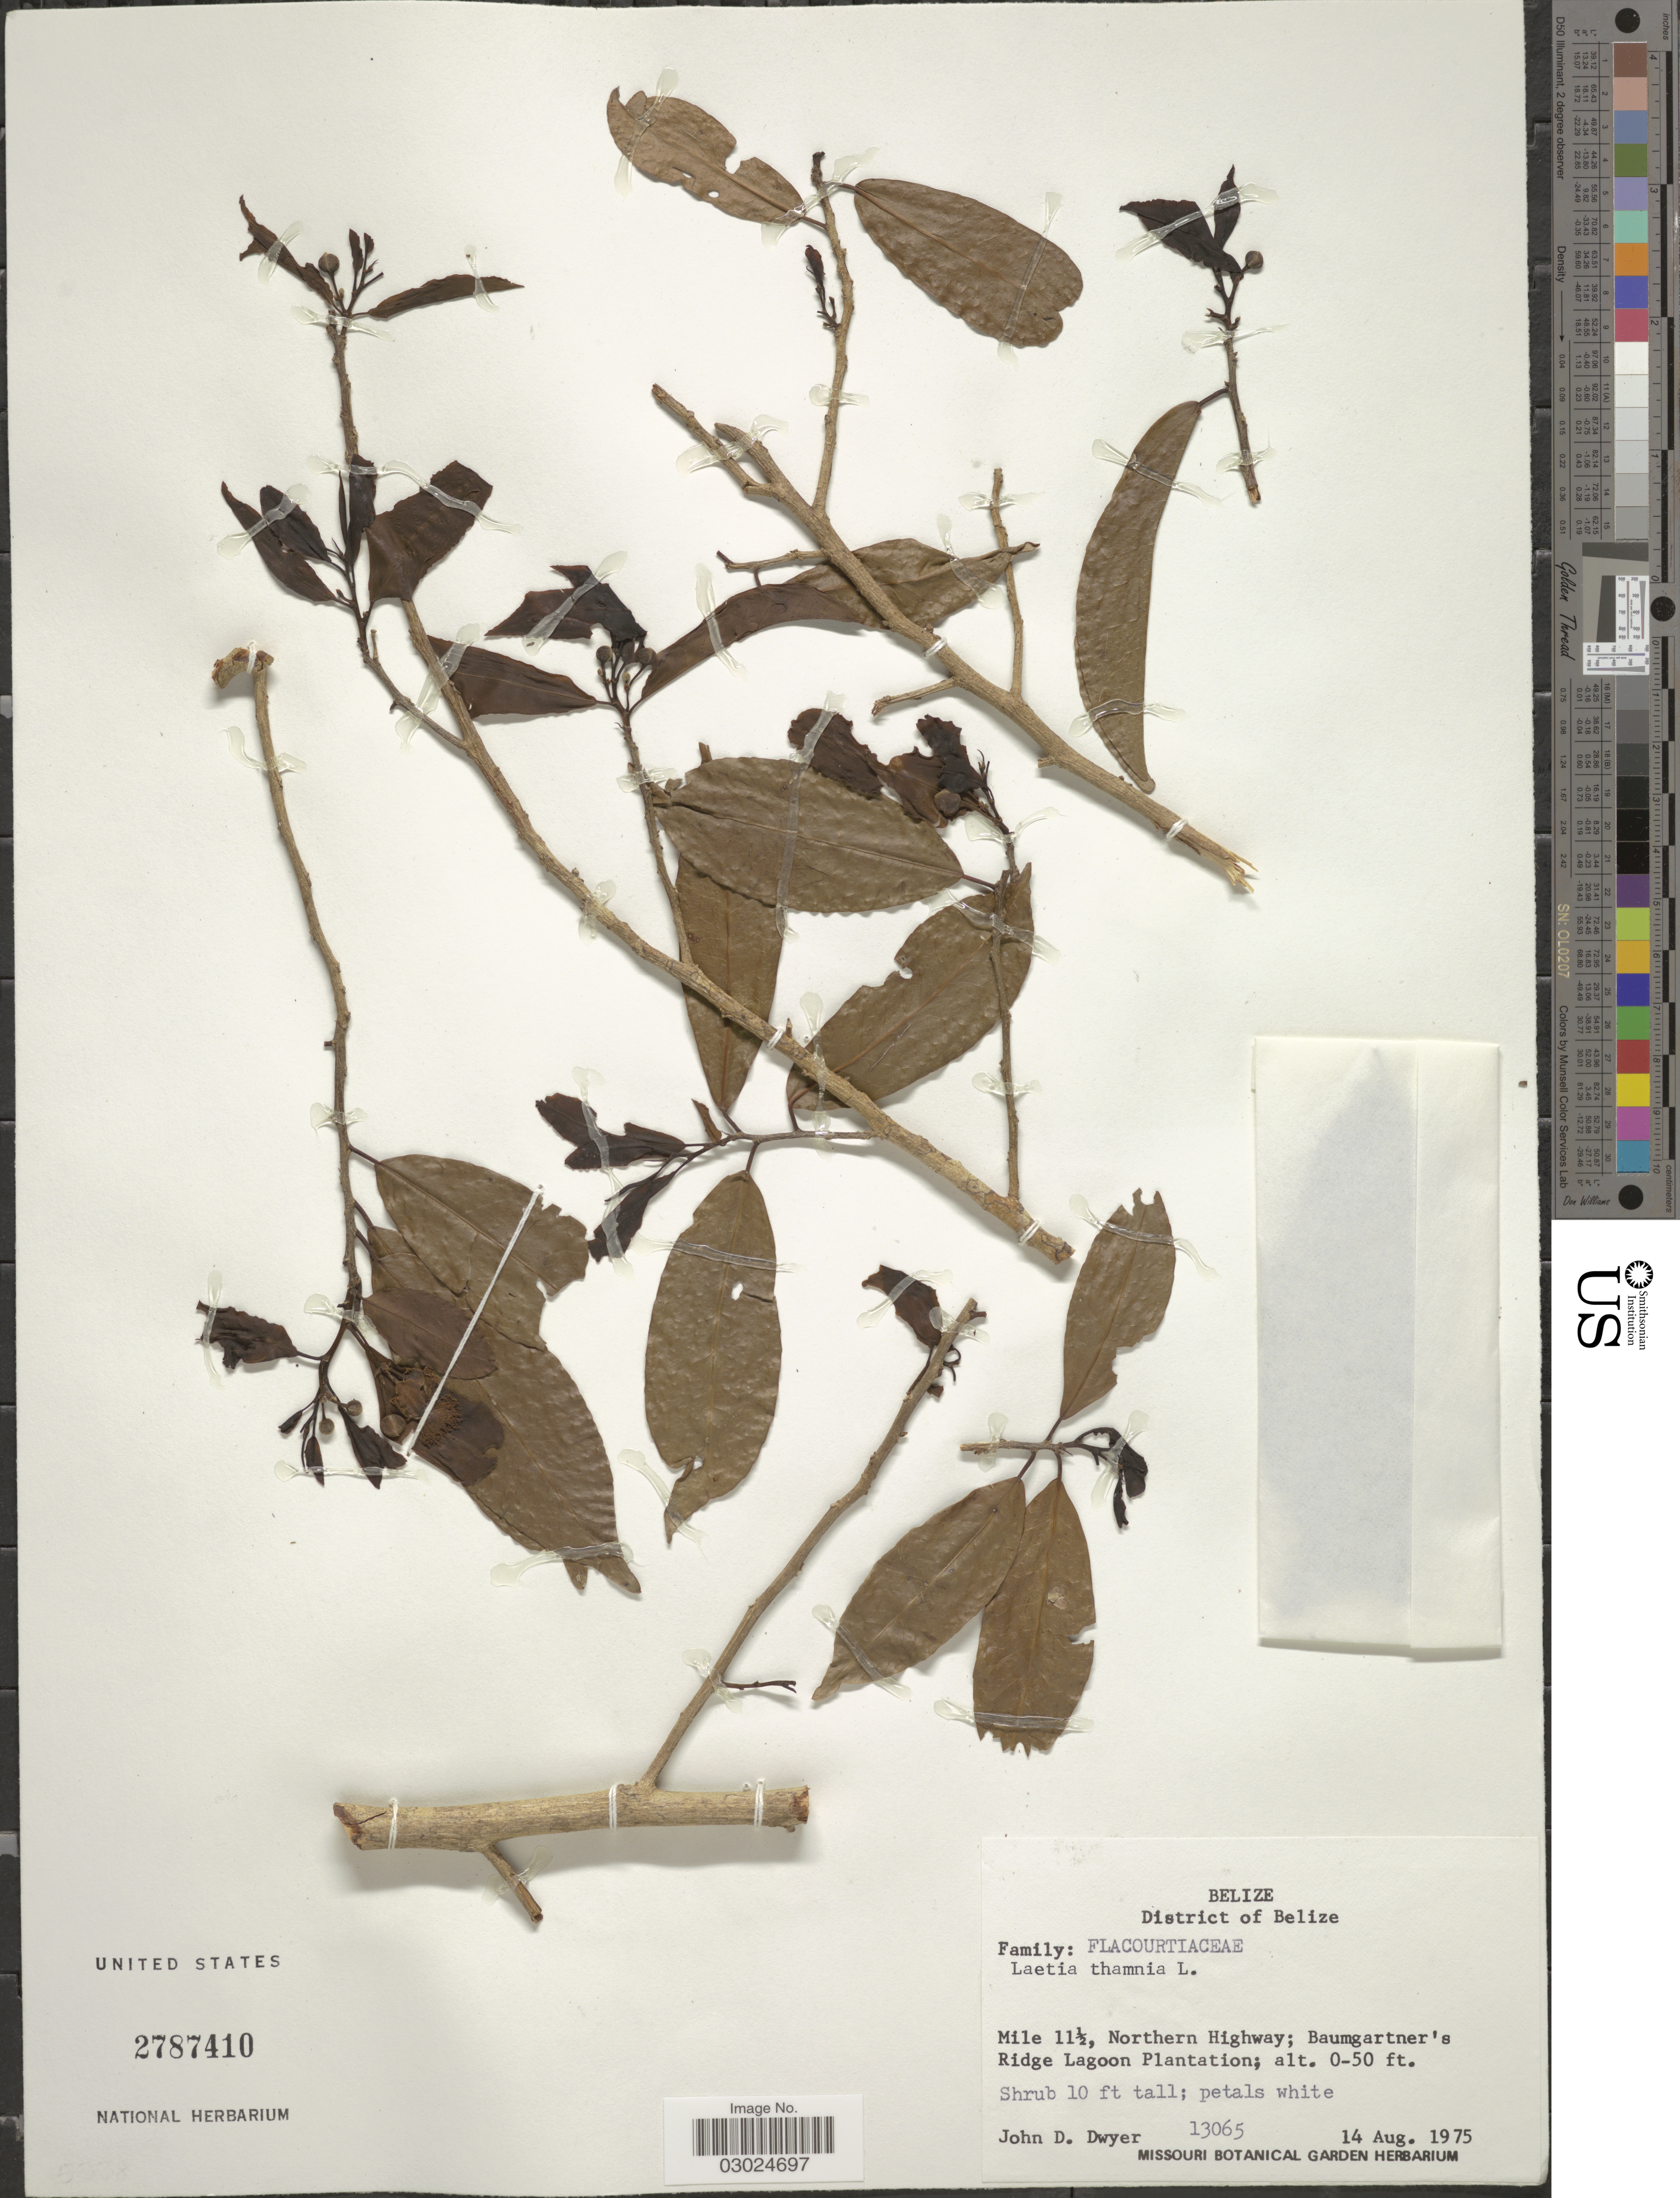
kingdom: Plantae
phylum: Tracheophyta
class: Magnoliopsida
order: Malpighiales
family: Salicaceae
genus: Laetia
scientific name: Laetia thamnia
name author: L.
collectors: J. D. Dwyer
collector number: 13065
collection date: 1975-08-14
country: Belize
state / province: Belize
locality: District of Belize, Mile 11½, Northern Highway; Baumgartner's Ridge Lagoon Plantation.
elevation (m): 0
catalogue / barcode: US 2787410